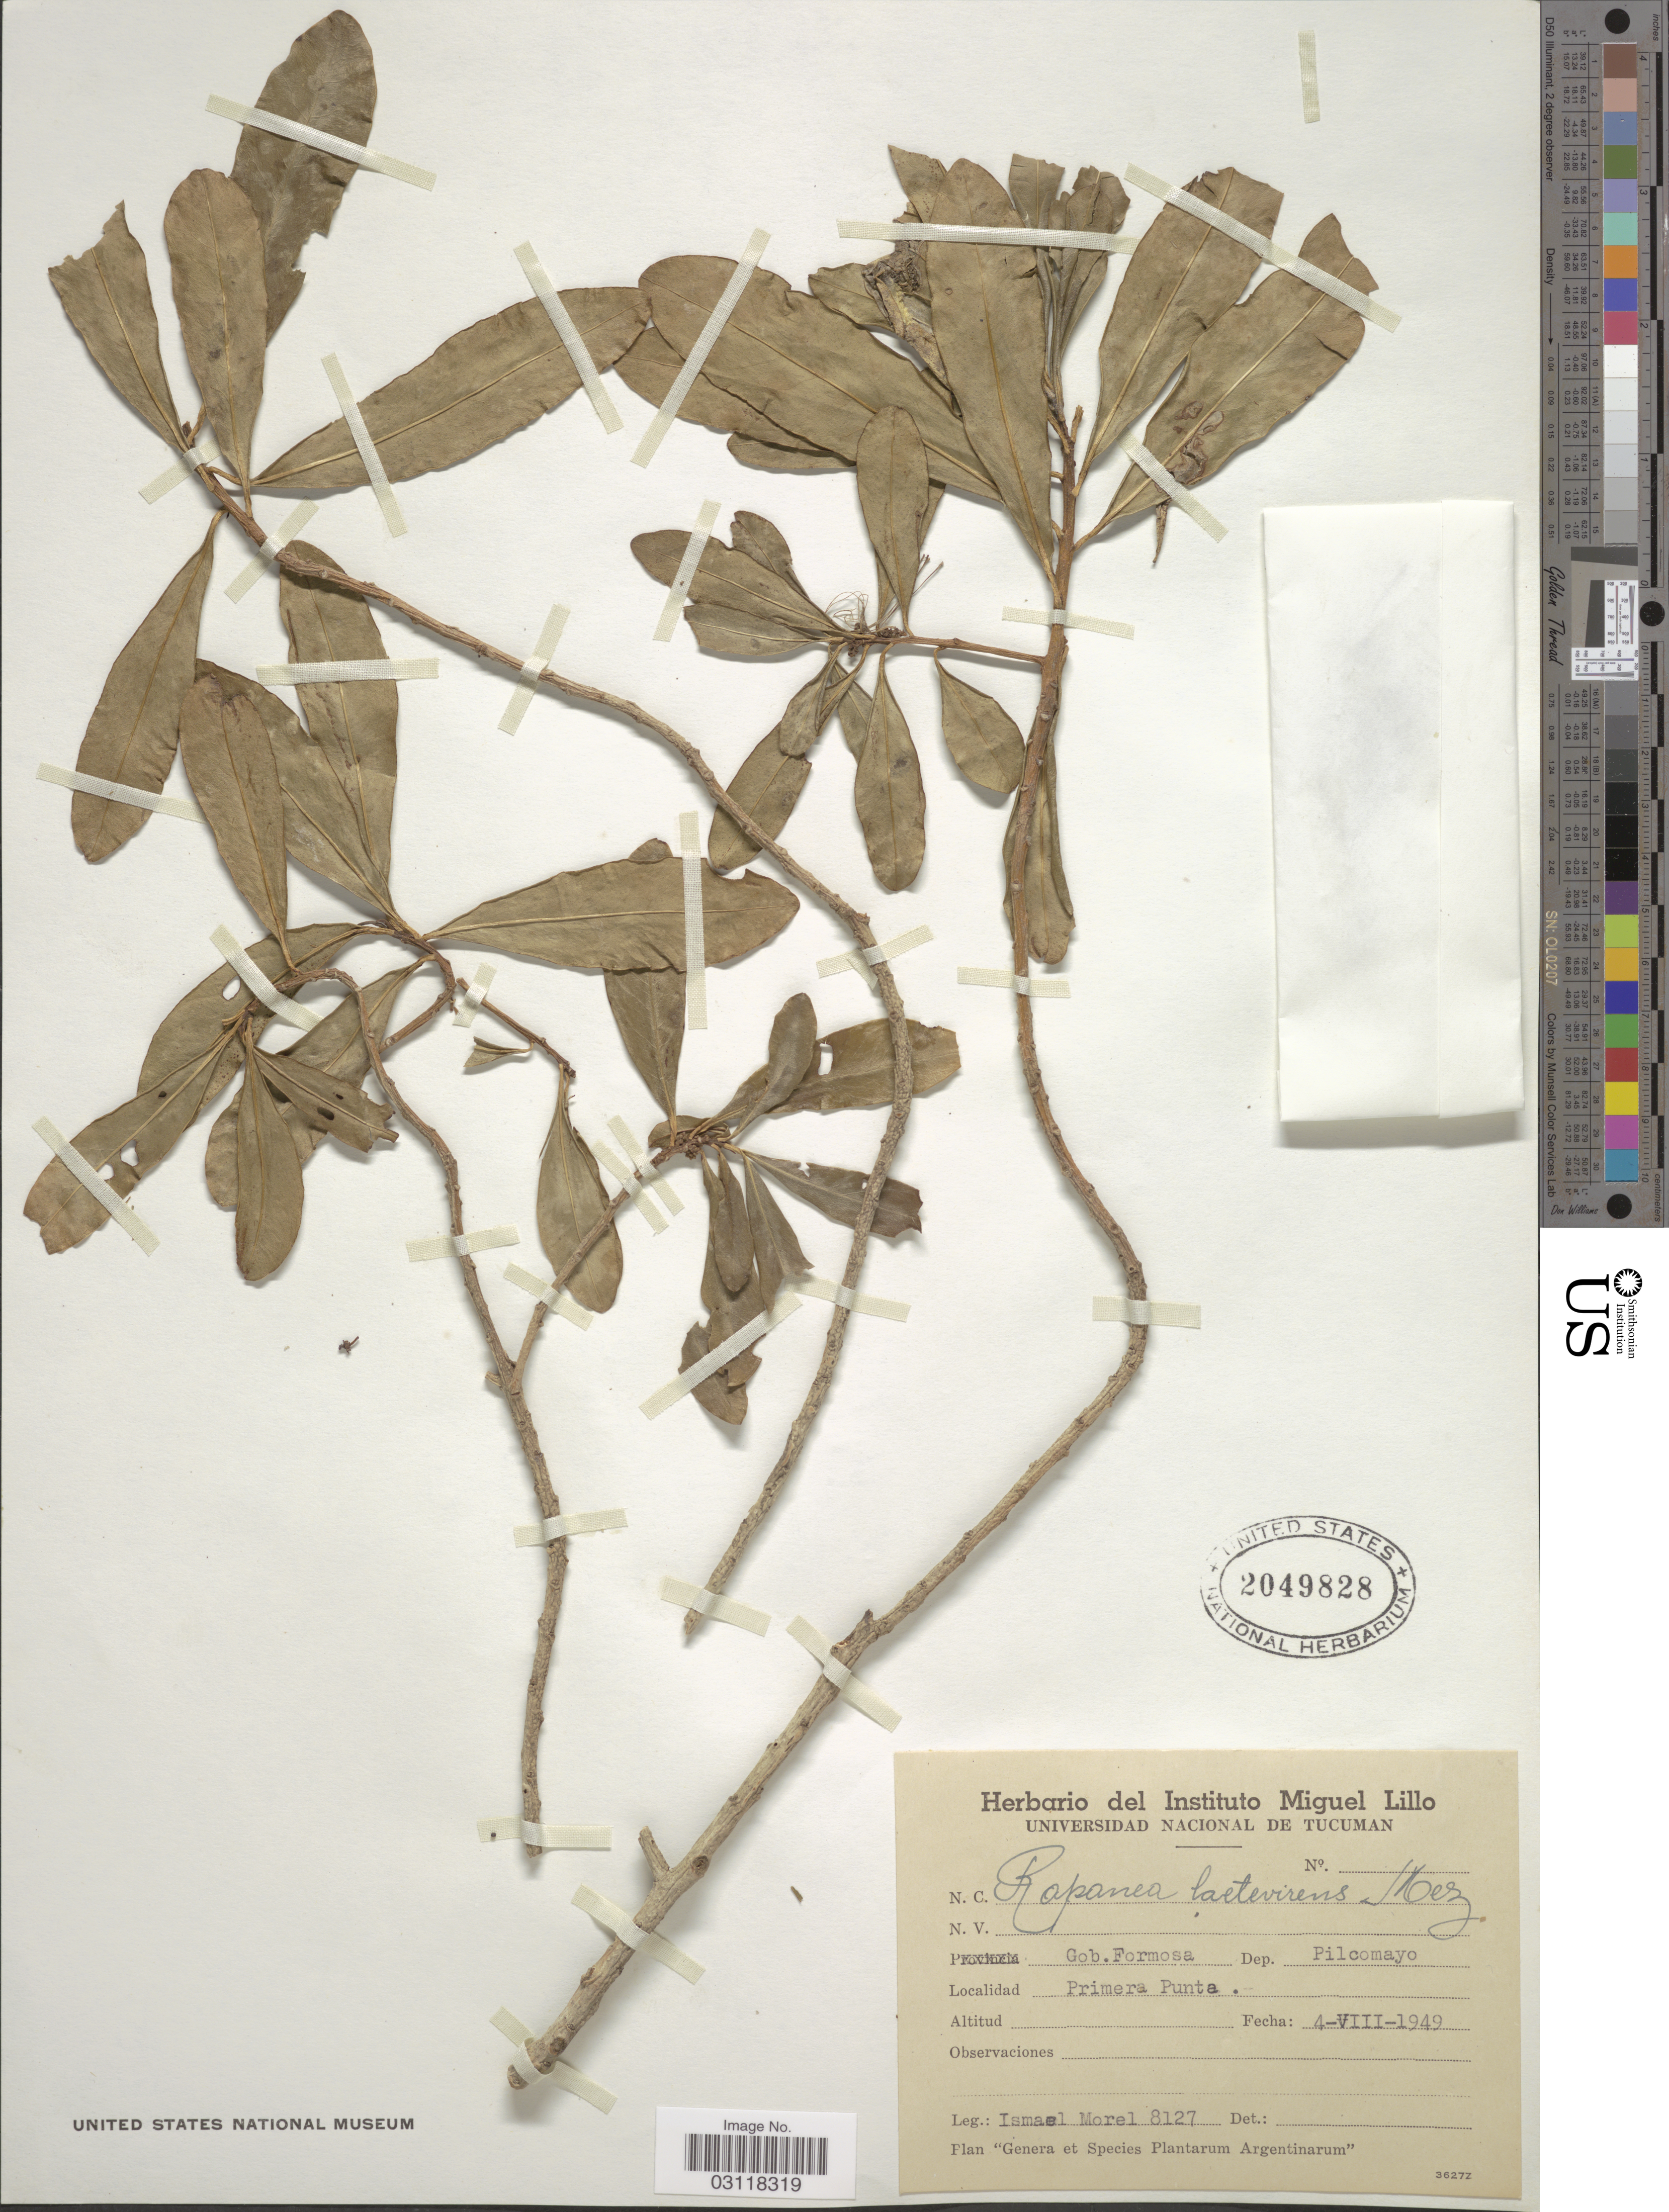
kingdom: Plantae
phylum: Tracheophyta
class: Magnoliopsida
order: Ericales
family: Primulaceae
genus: Rapanea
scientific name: Rapanea laetevirens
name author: Mez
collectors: I. Morel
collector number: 8127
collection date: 1949-08-04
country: Argentina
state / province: Formosa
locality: Gob. Formosa. Dep. Pilcomayo. Primera Punta.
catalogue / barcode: US 2049828